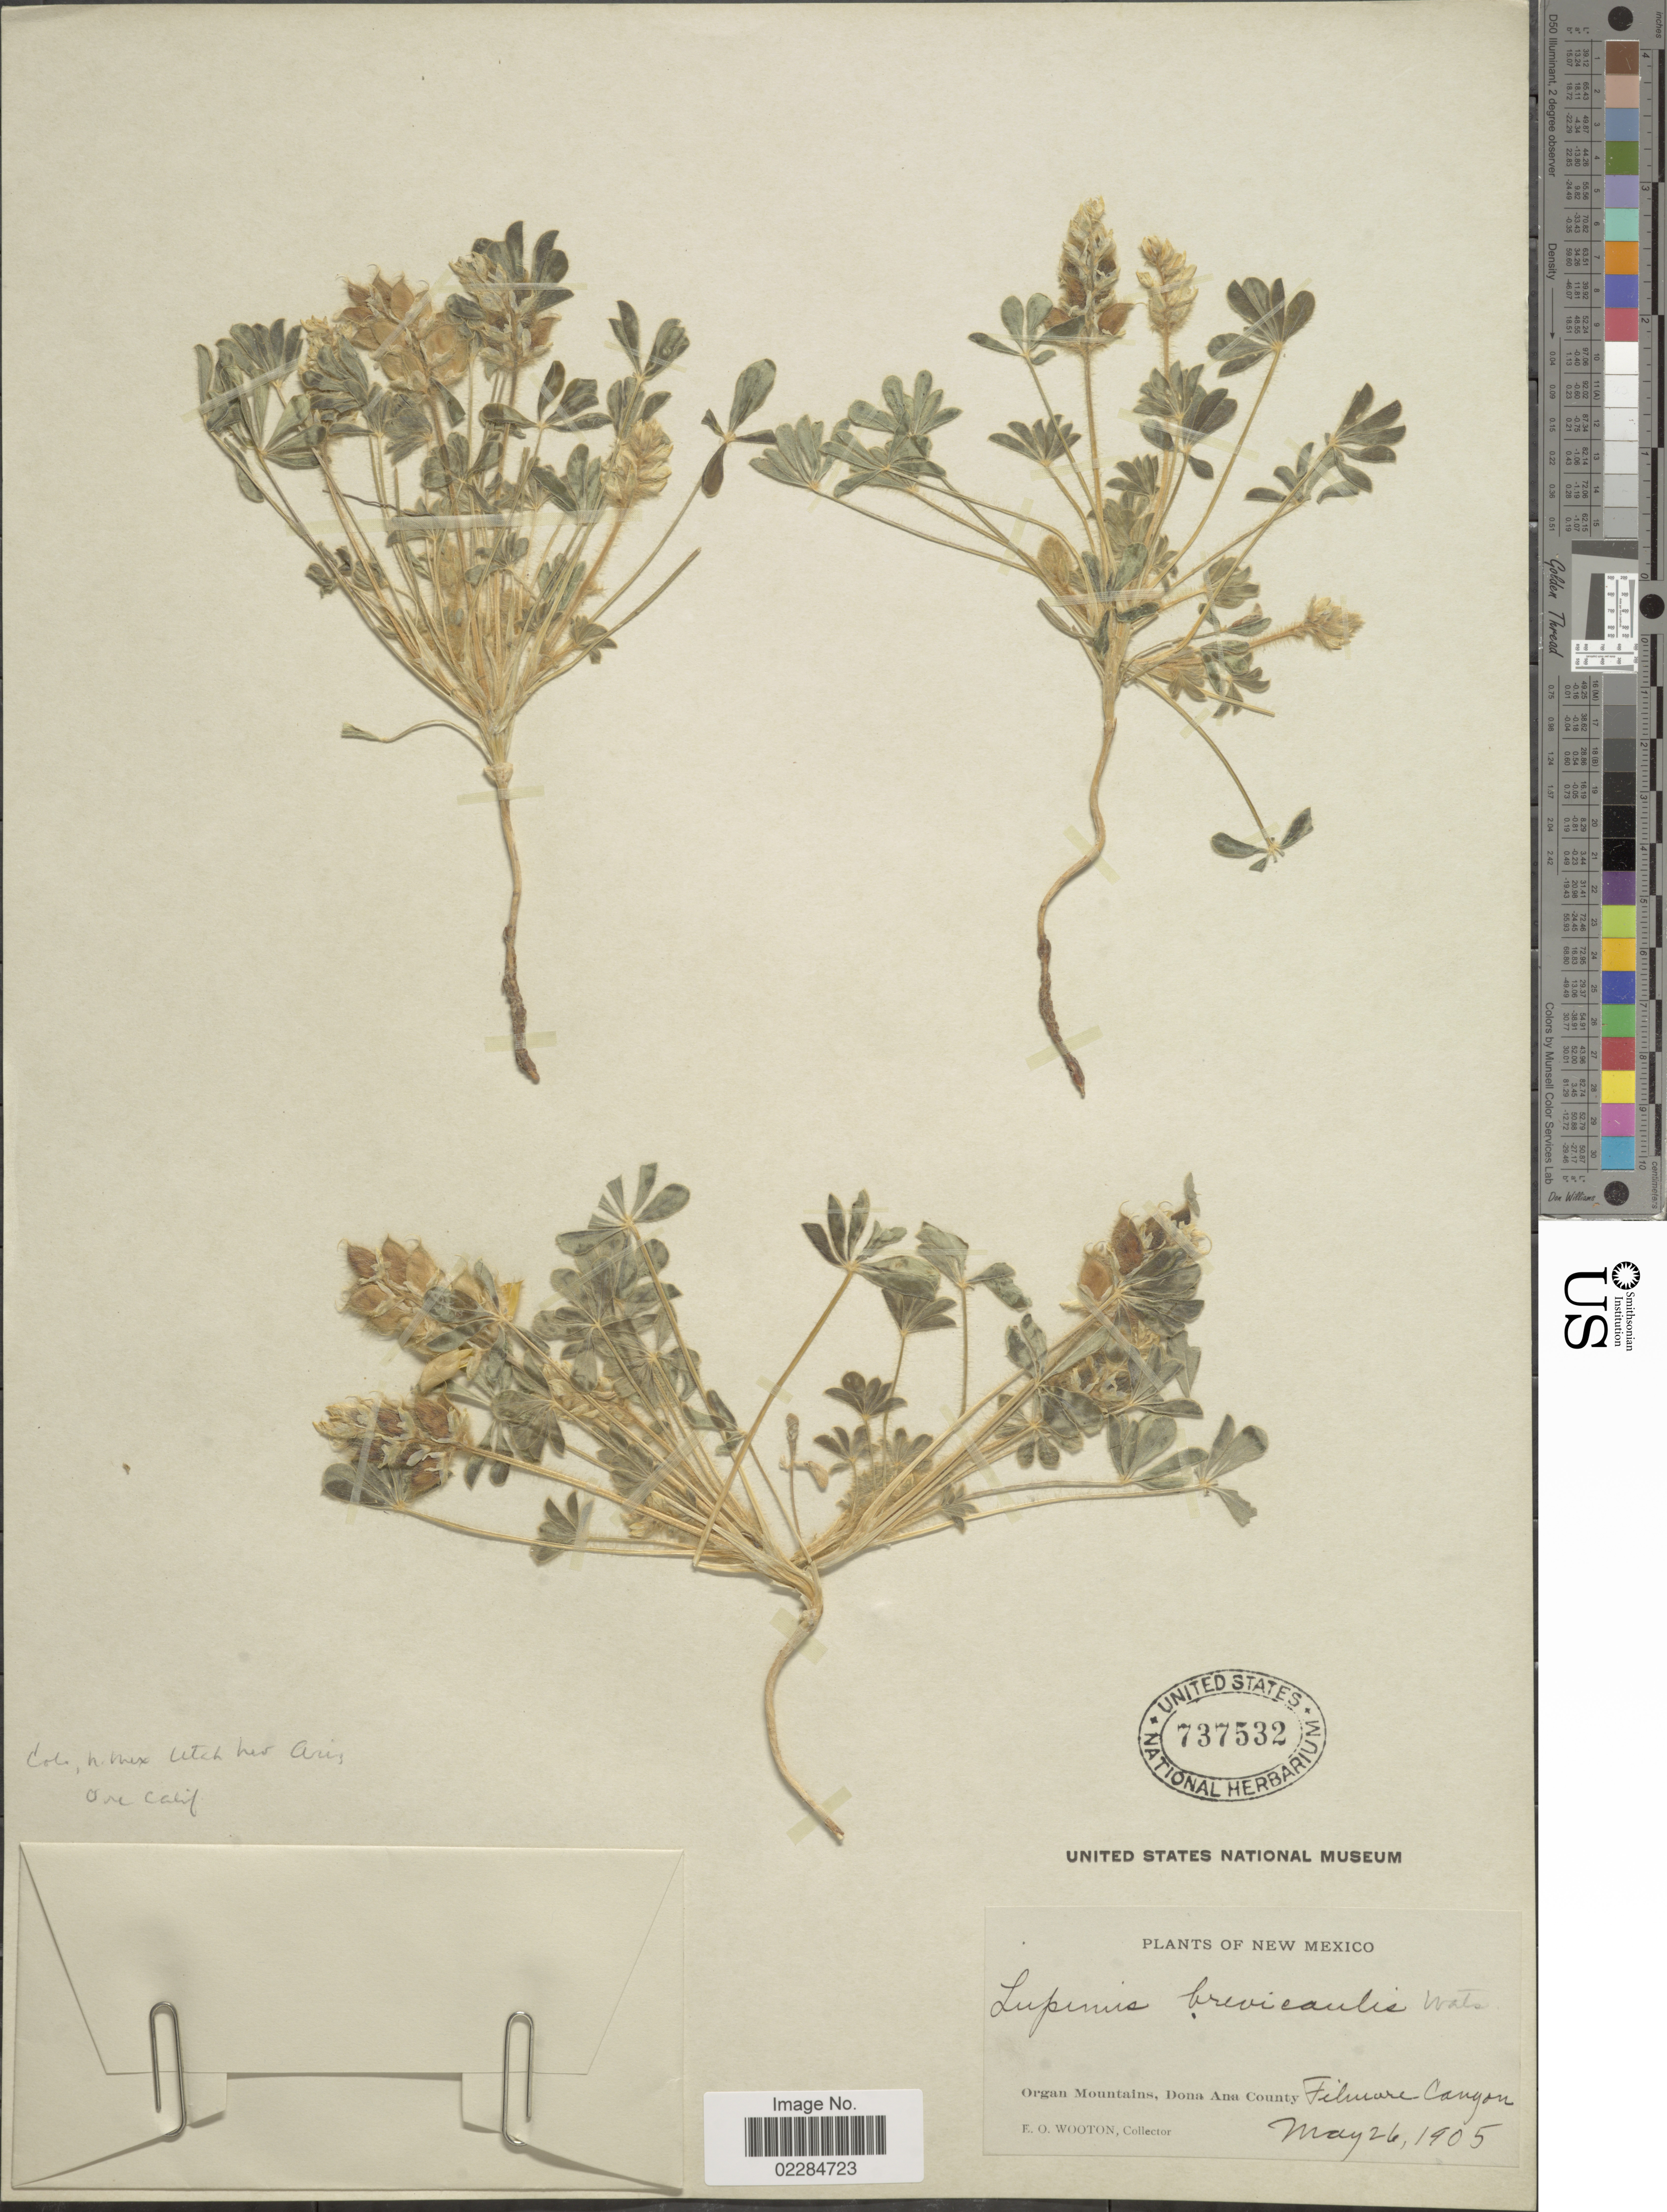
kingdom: Plantae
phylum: Tracheophyta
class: Magnoliopsida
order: Fabales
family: Fabaceae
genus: Lupinus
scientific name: Lupinus brevicaulis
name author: S. Watson in C. King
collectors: E. O. Wooton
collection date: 1905-05-26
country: United States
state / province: New Mexico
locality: Organ Mountains, Dona Ana County. Filmore Canyon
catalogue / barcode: US 737532